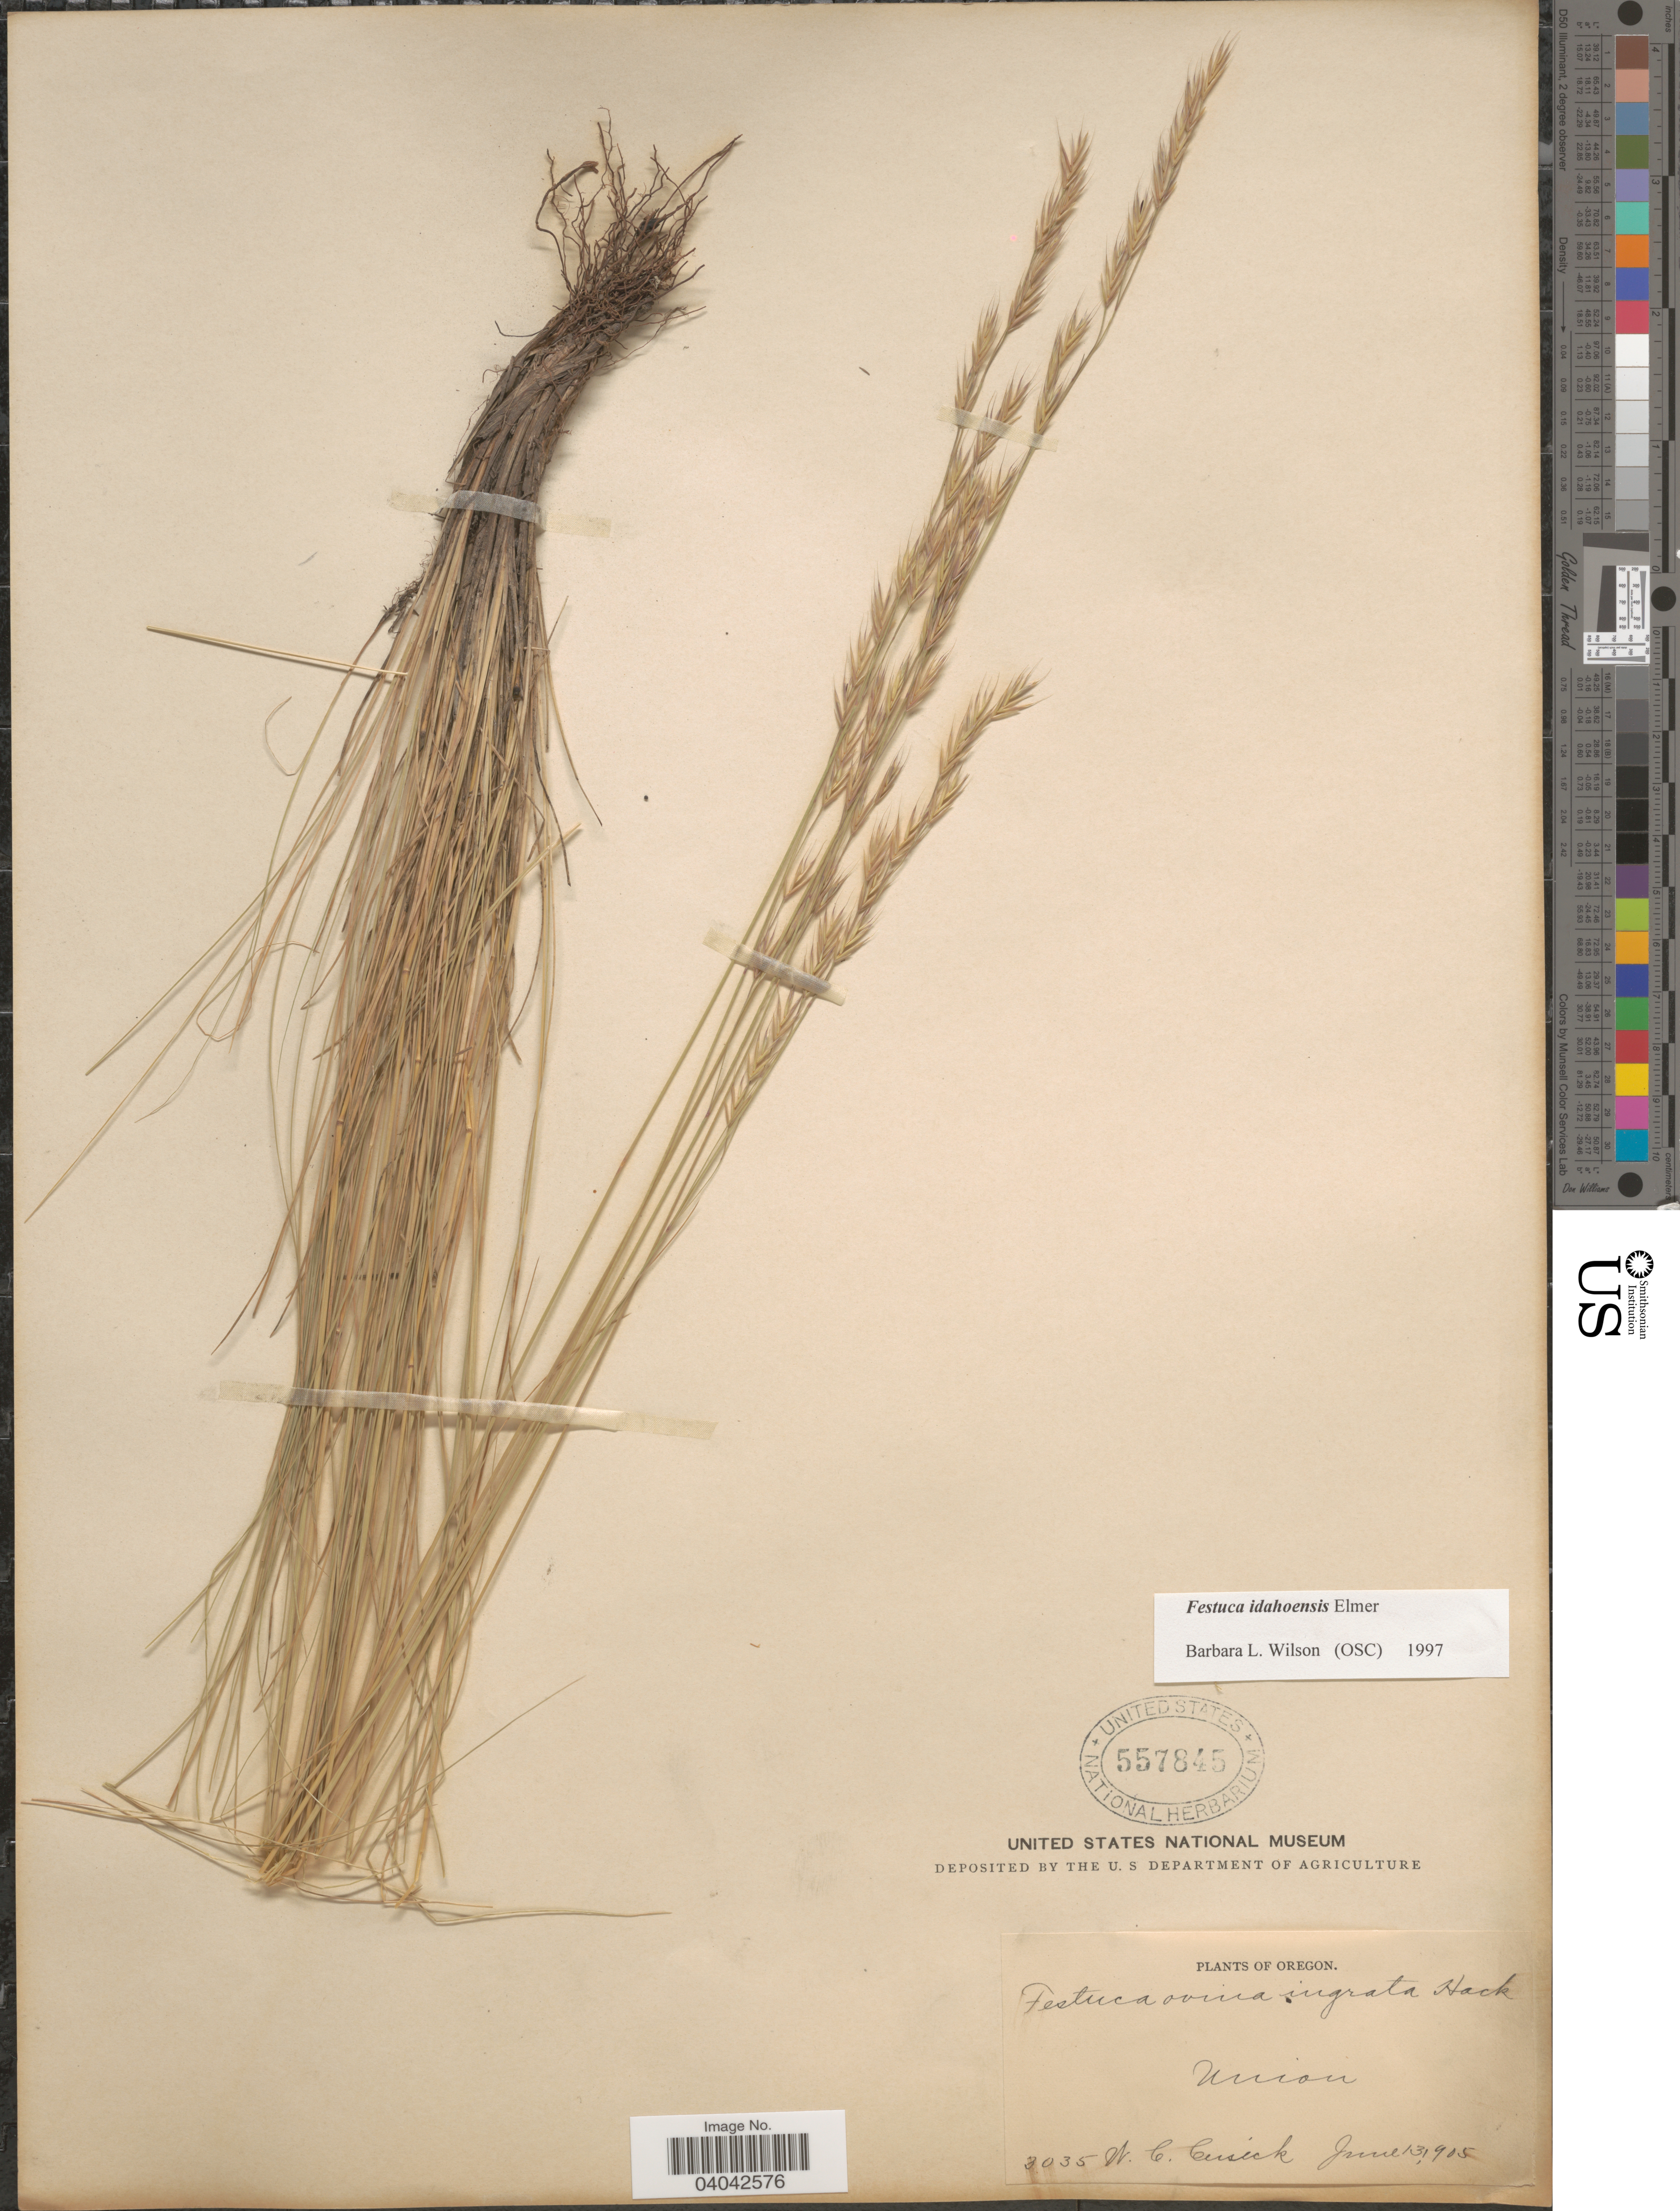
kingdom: Plantae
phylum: Tracheophyta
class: Liliopsida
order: Poales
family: Poaceae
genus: Festuca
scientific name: Festuca idahoensis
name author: Elmer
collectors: W. C. Cusick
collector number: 3035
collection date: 1905-06-13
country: United States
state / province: Oregon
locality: Union.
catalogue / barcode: US 557845